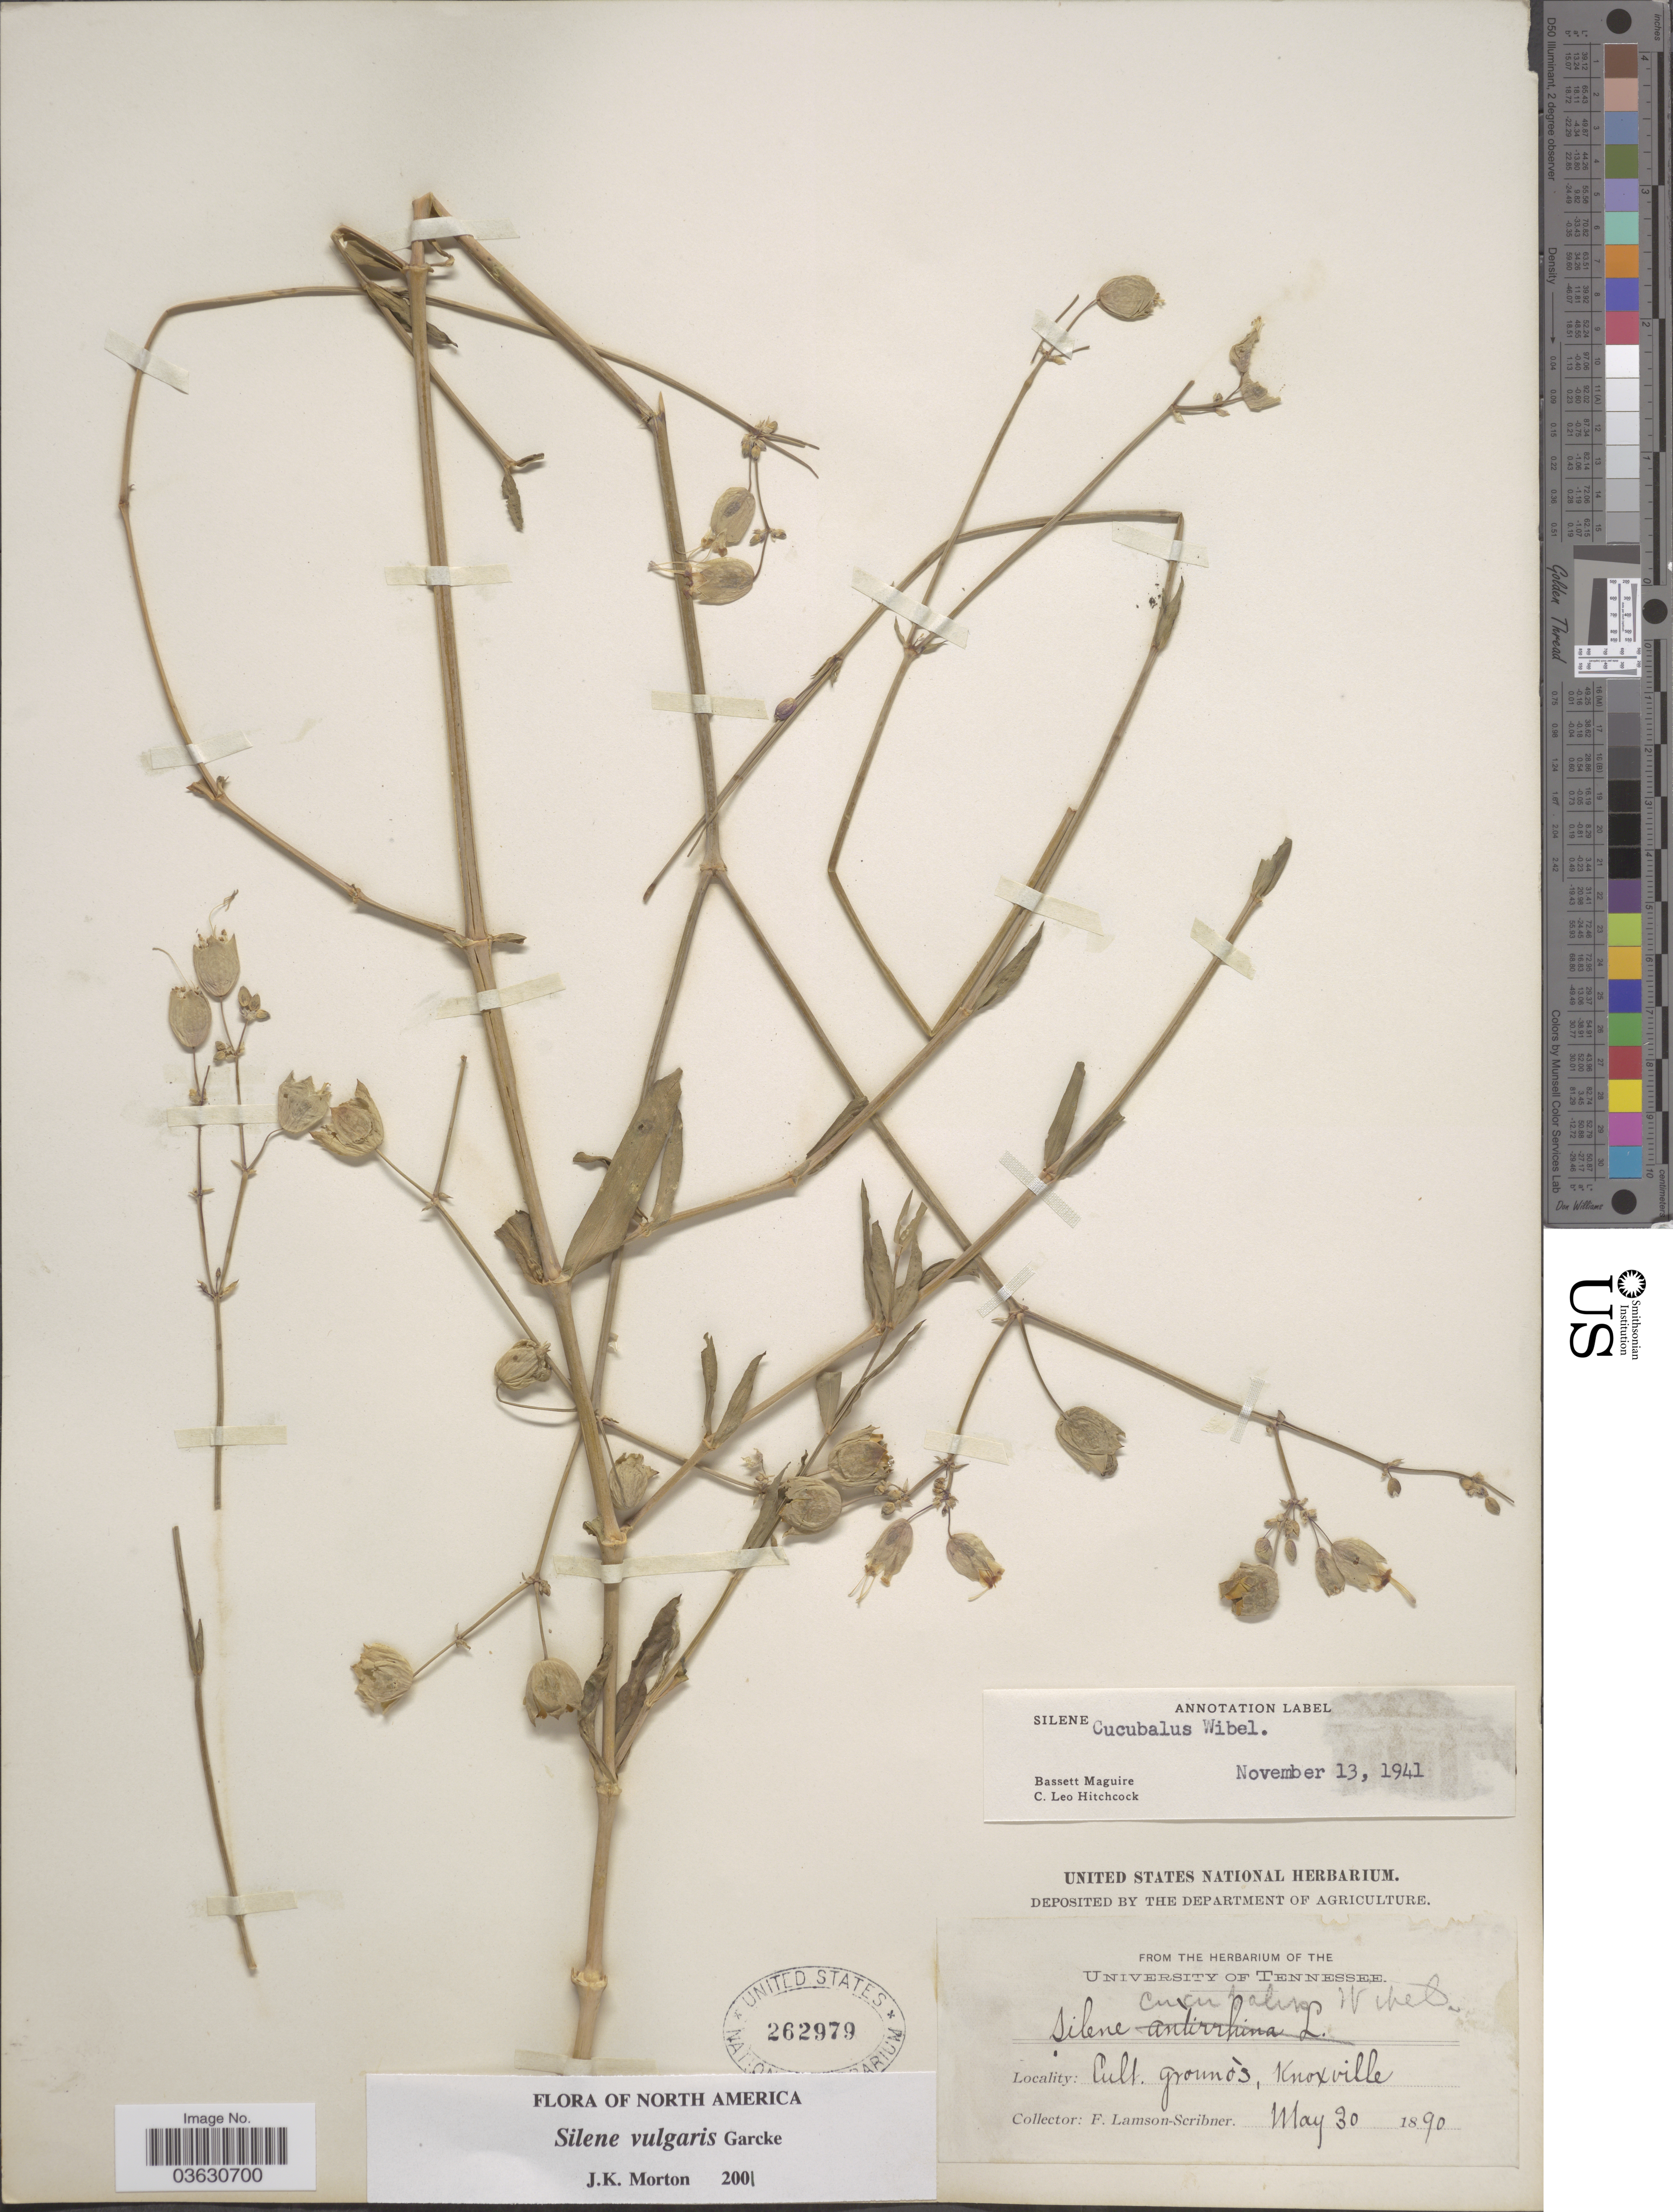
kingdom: Plantae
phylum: Tracheophyta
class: Magnoliopsida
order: Caryophyllales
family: Caryophyllaceae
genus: Silene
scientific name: Silene cucubalus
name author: L.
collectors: F. Lamson-Scribner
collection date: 1890-05-30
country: United States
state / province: Tennessee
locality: Cult. grounds, Knoxville.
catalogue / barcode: US 262979